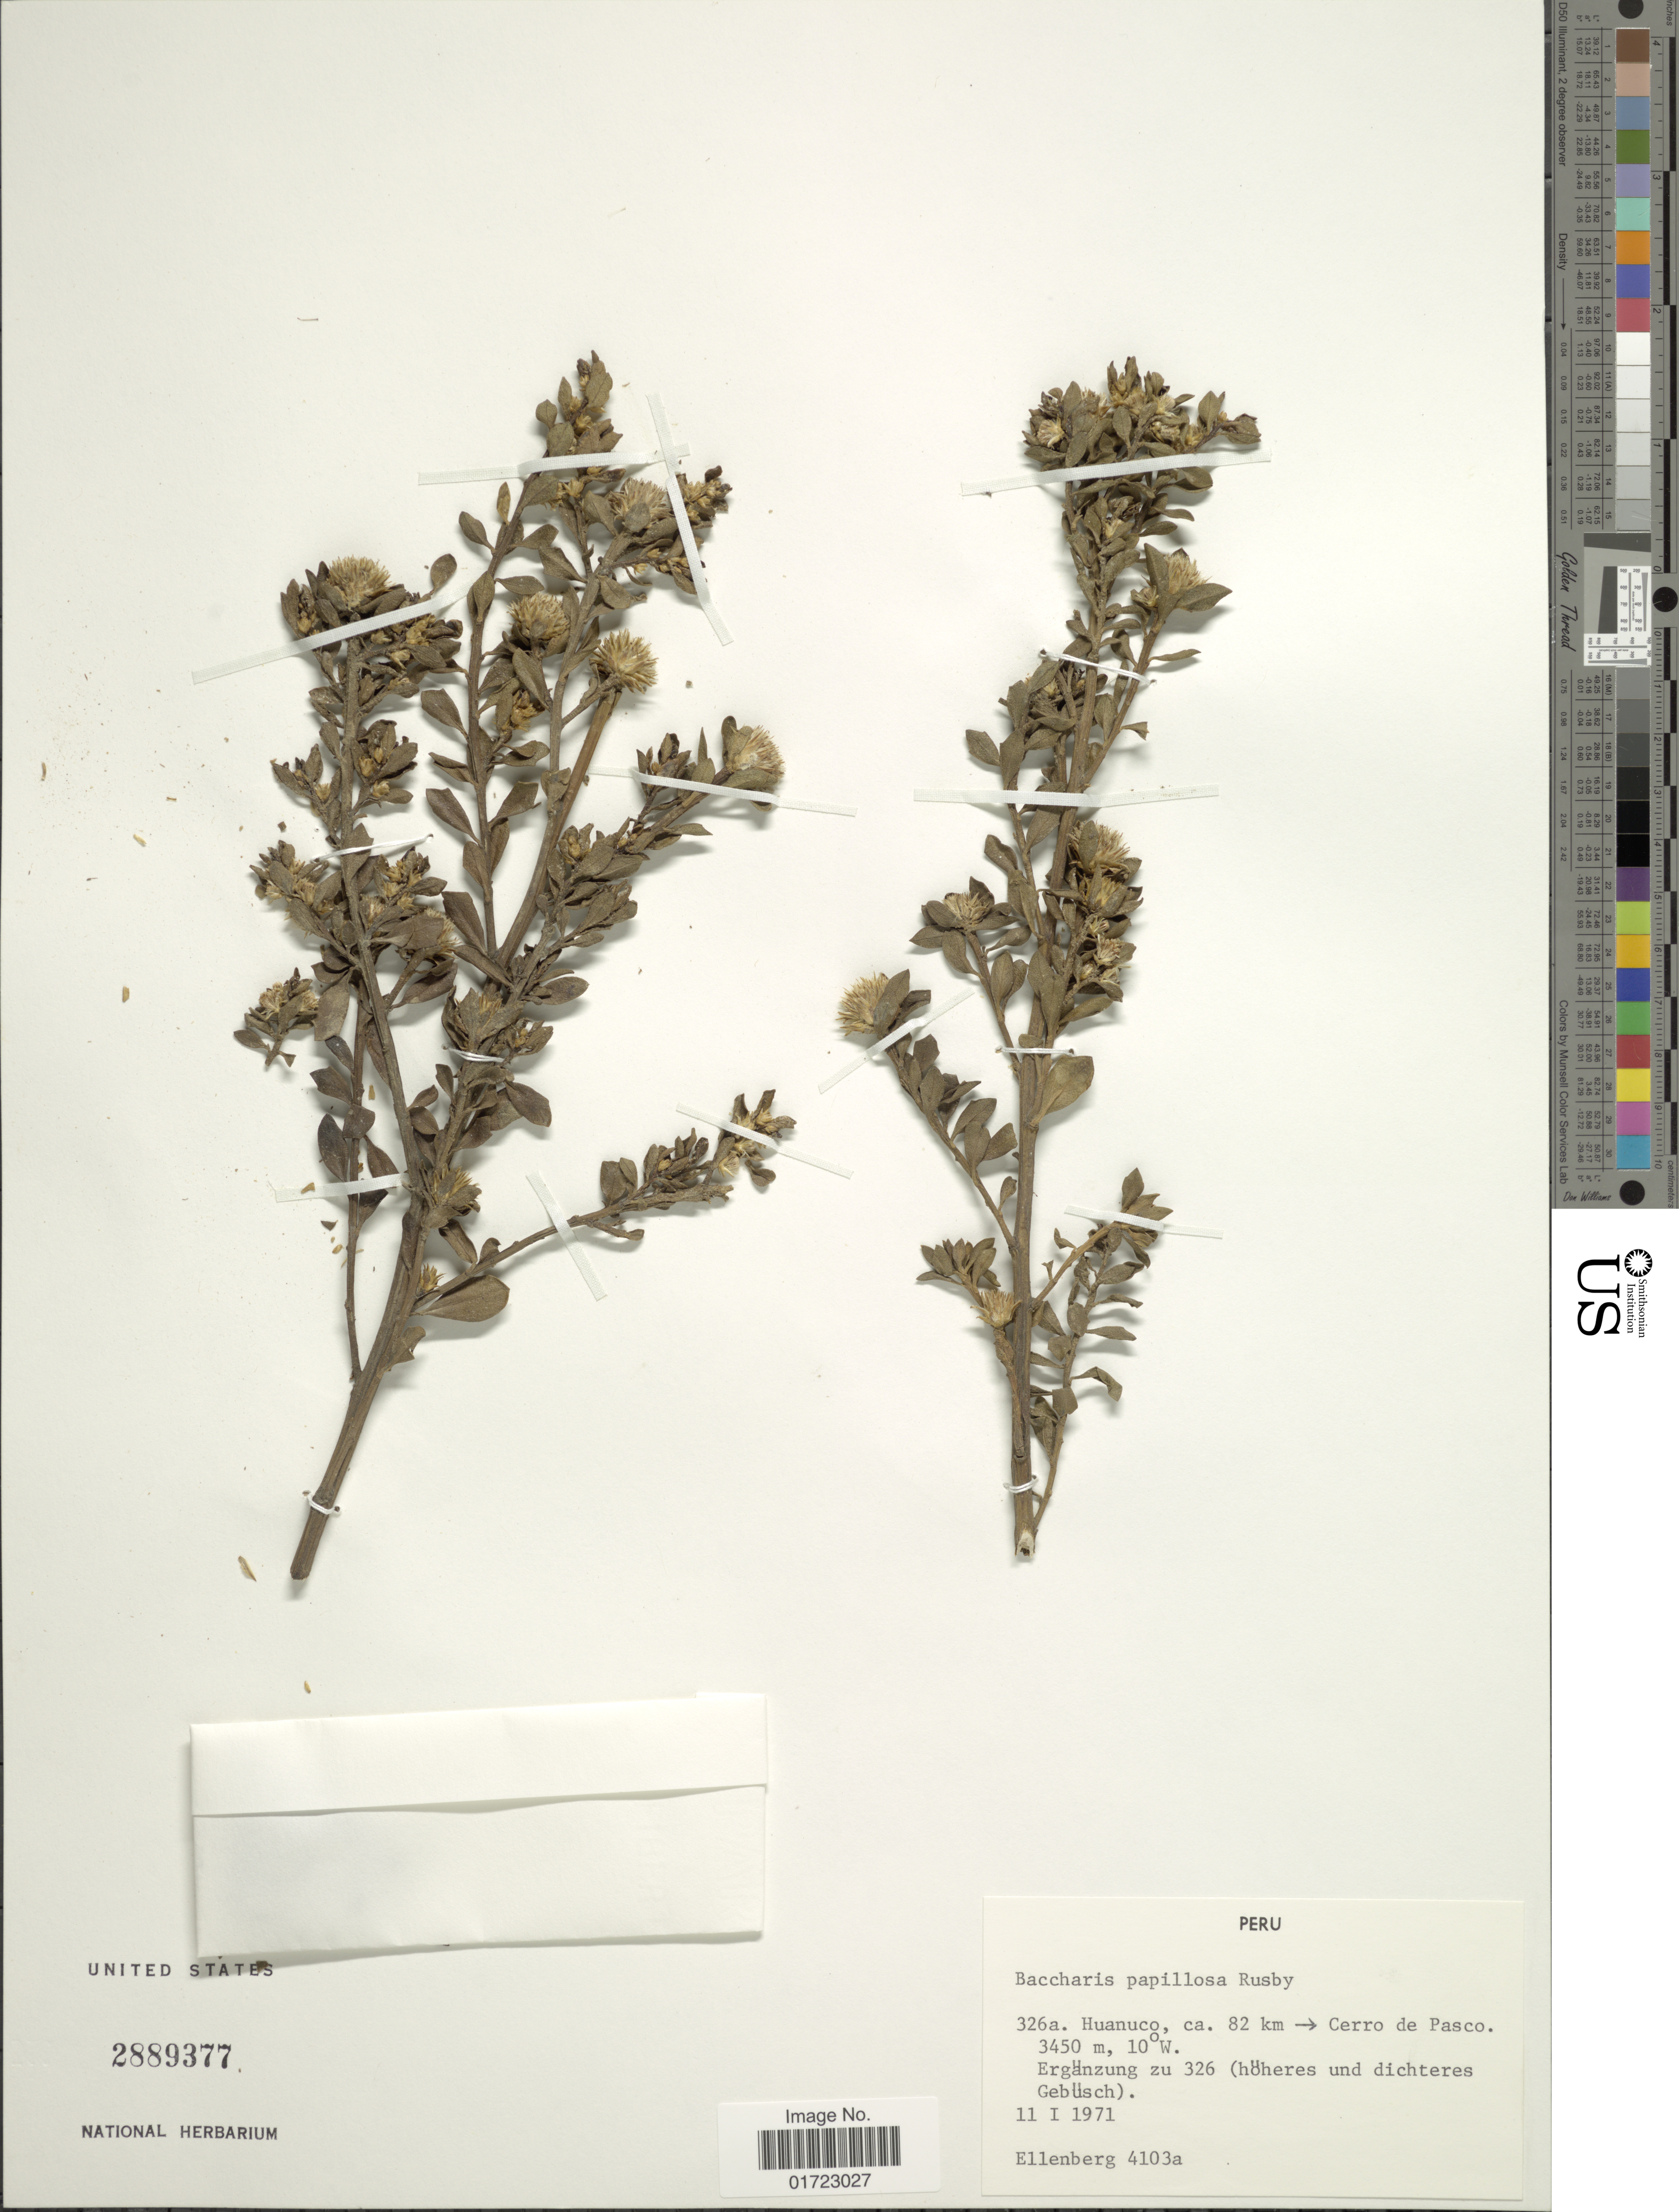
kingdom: Plantae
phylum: Tracheophyta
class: Magnoliopsida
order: Asterales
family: Asteraceae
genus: Baccharis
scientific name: Baccharis papillosa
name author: Rusby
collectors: H. Ellenberg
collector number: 4103a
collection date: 1971-01-11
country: Peru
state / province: Huánuco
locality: Ca. 82 km - Cerro de Pasco.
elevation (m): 3450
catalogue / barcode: US 2889377